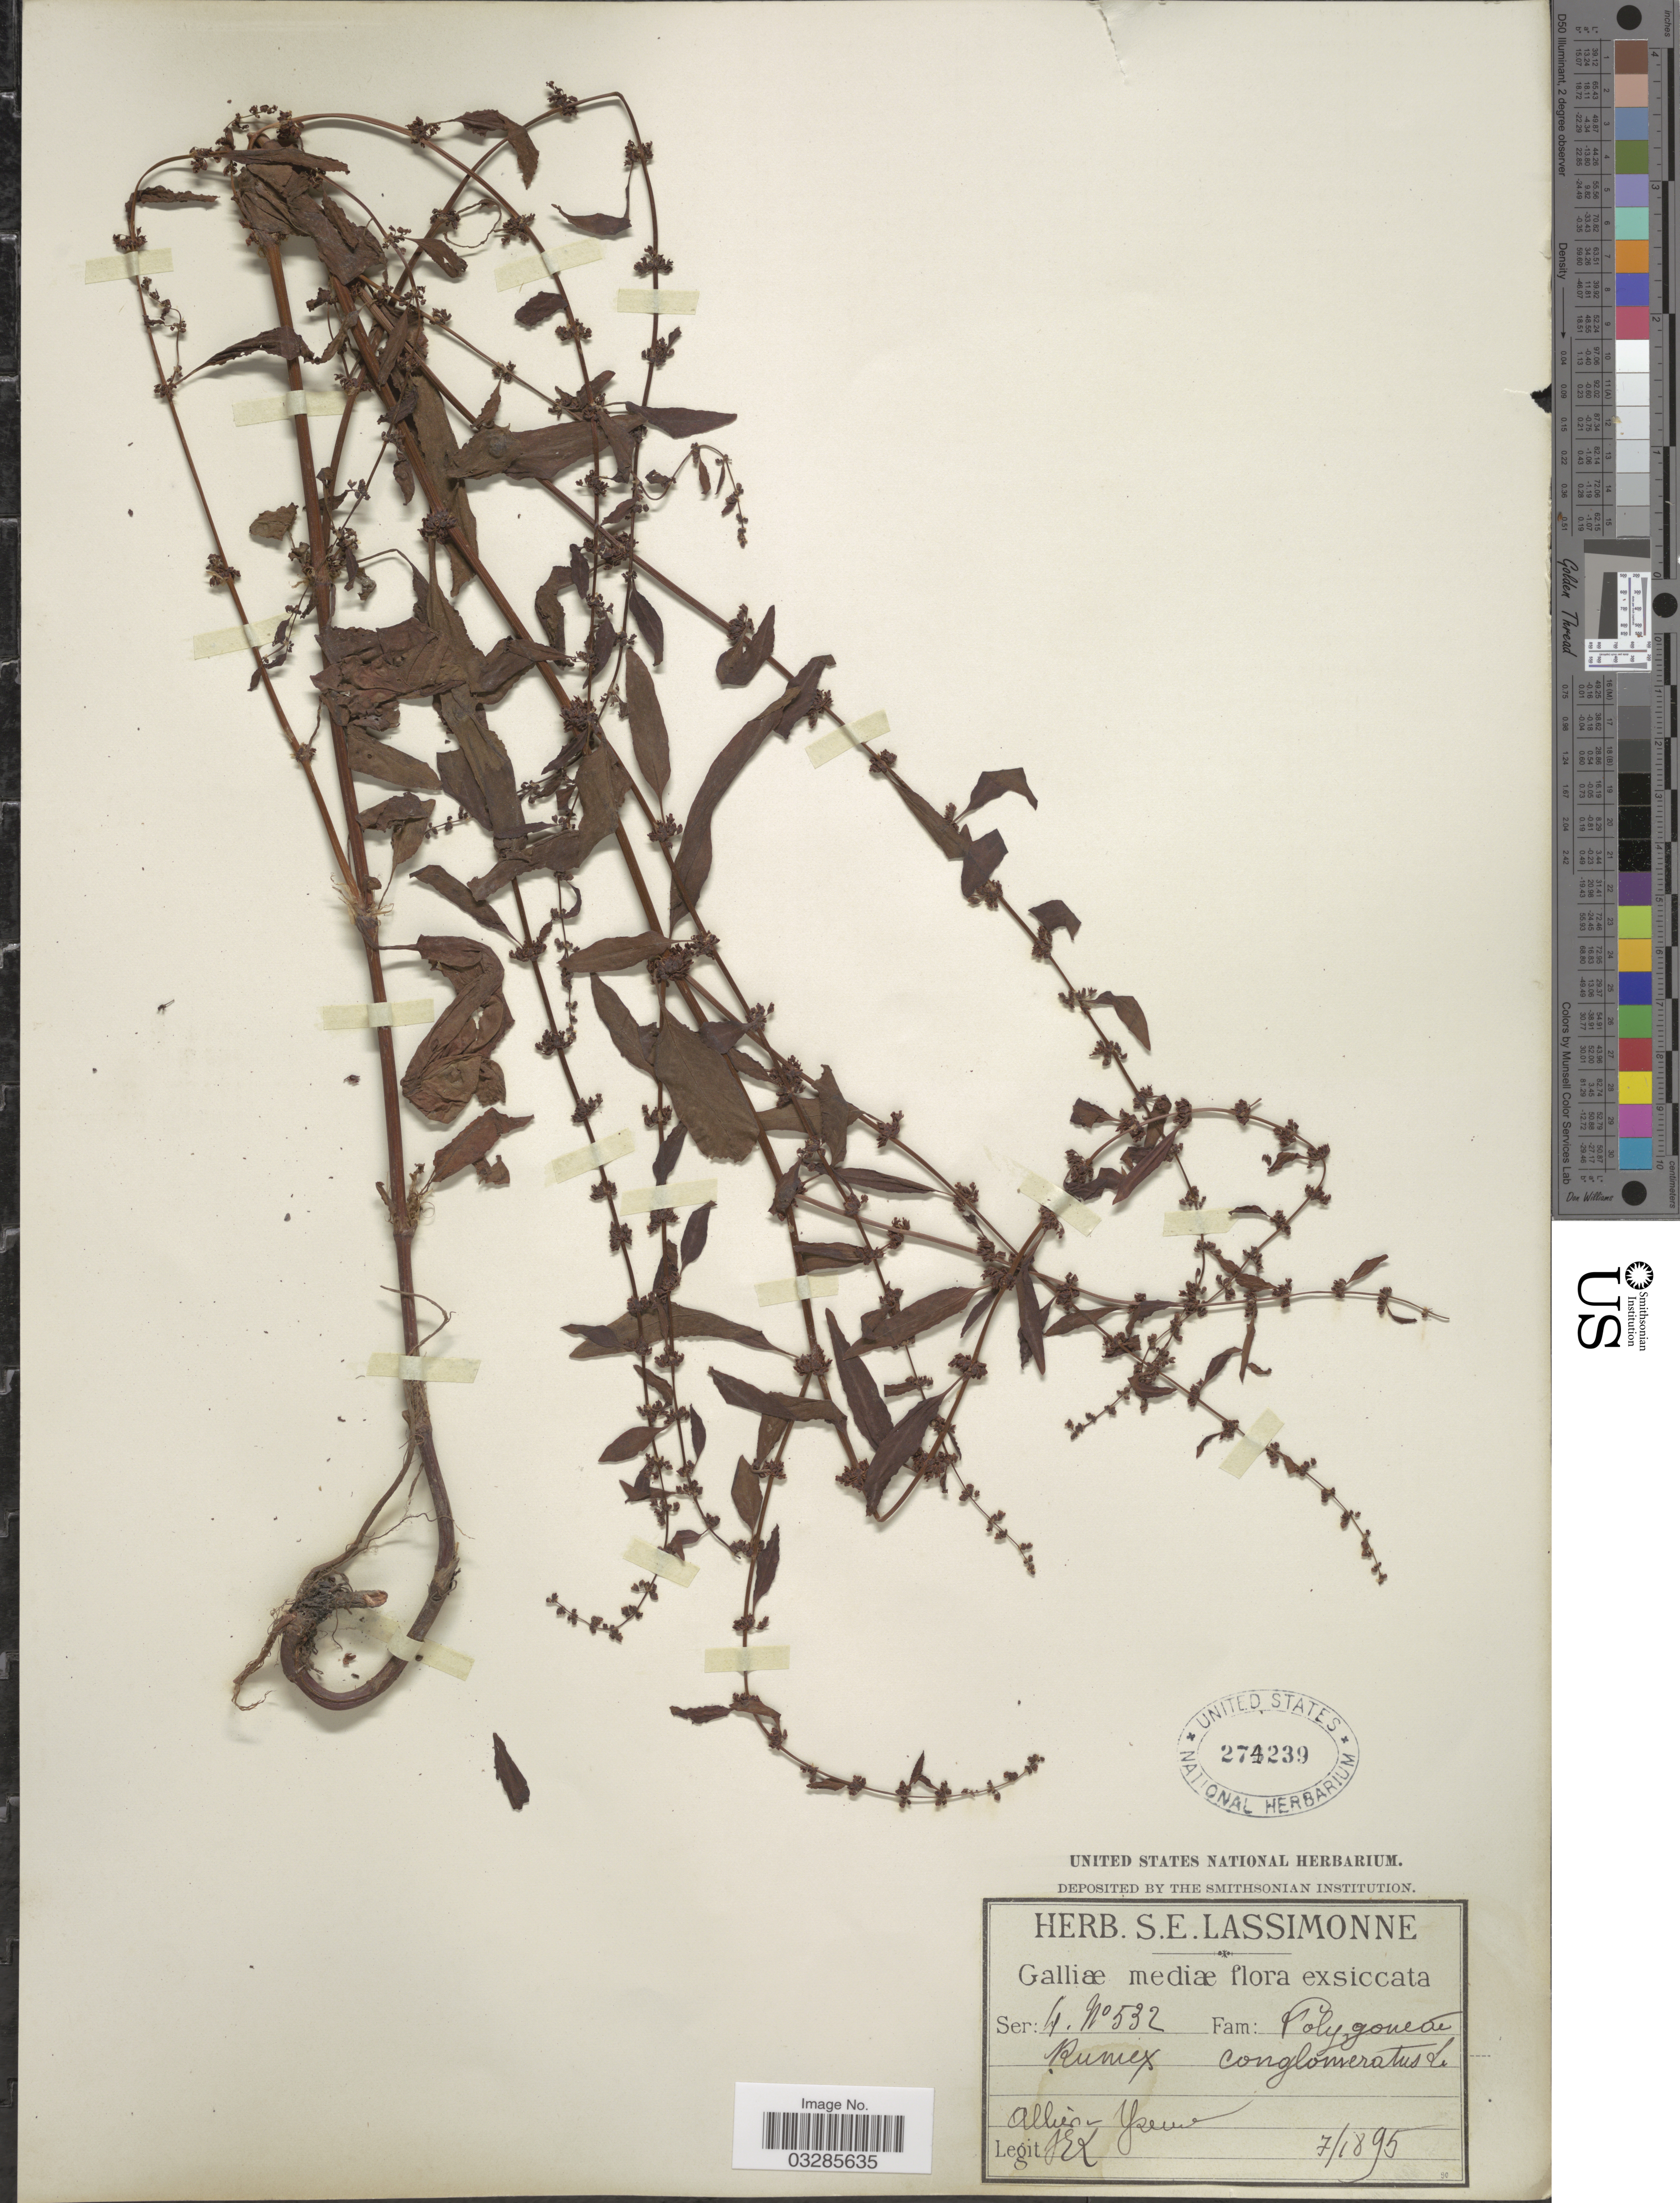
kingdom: Plantae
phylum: Tracheophyta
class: Magnoliopsida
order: Caryophyllales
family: Polygonaceae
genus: Rumex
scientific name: Rumex conglomeratus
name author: Murray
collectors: S. Lassimonne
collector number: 532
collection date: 1895-07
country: France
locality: Galliæ mediæ. Allier-Yzeure.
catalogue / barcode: US 274239